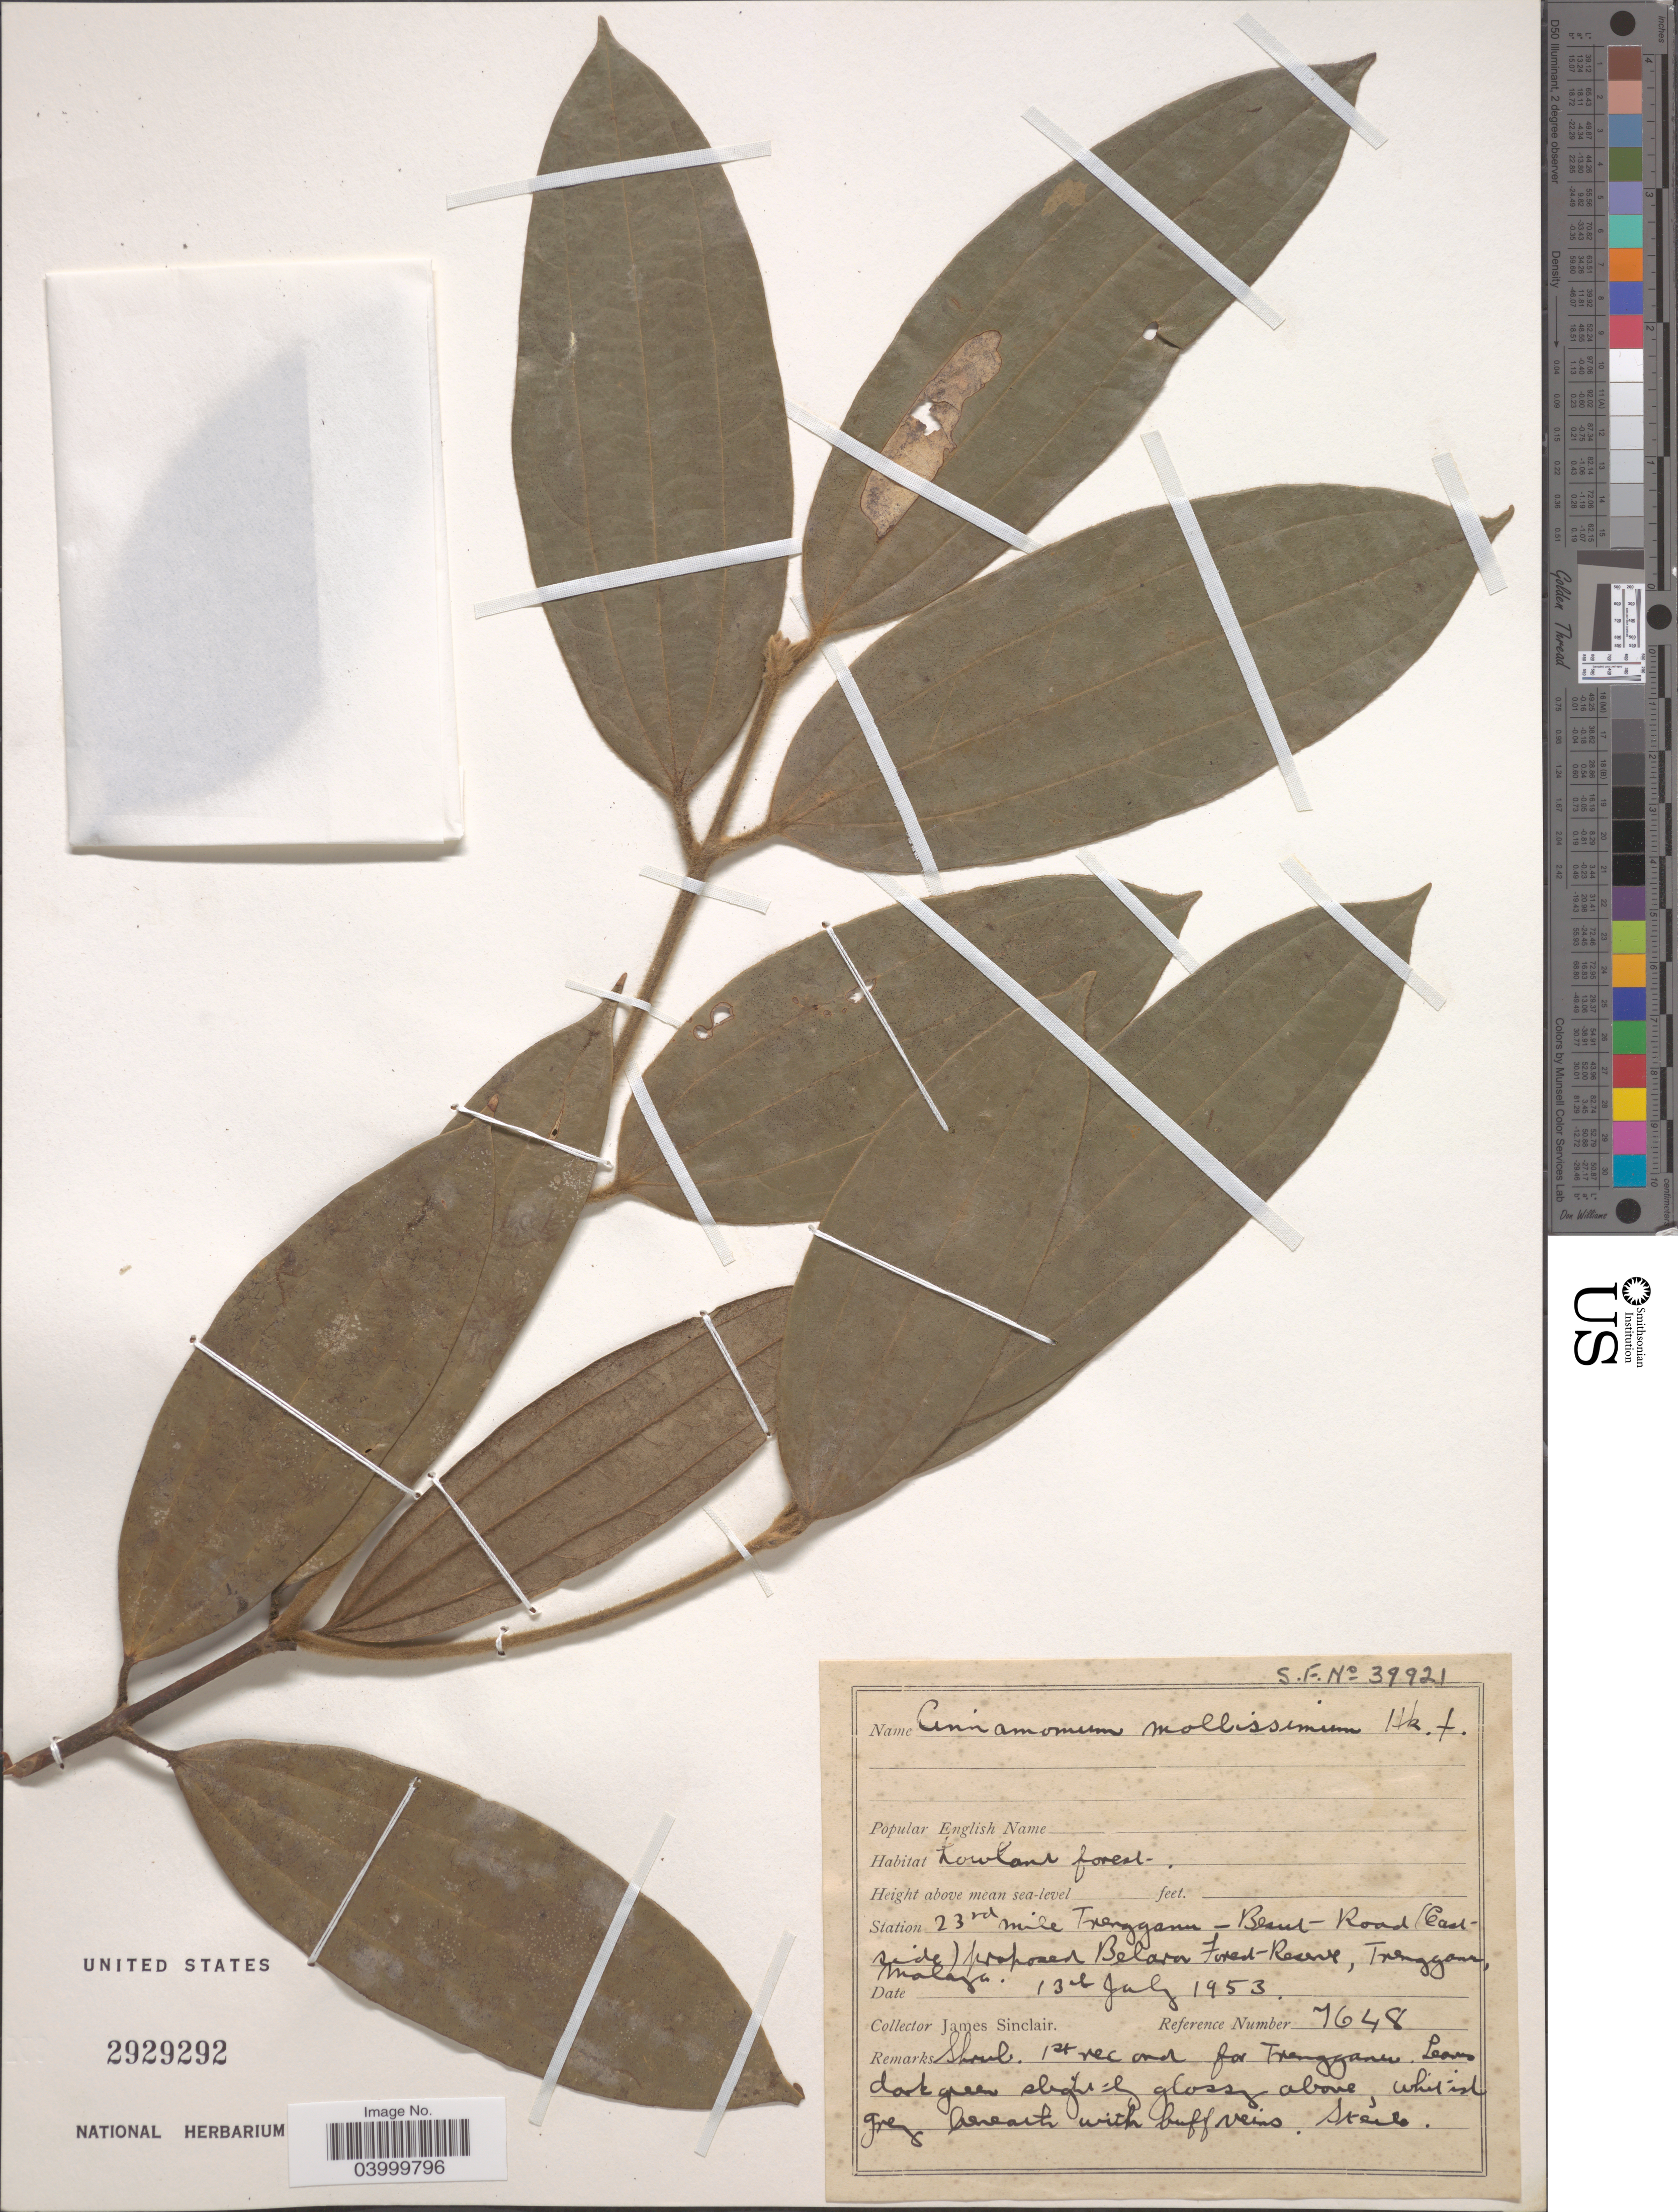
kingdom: Plantae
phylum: Tracheophyta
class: Magnoliopsida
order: Laurales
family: Lauraceae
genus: Cinnamomum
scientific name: Cinnamomum mollissimum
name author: Hook. f.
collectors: J. Sinclair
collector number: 7648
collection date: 1953-07-13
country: Malaysia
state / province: Terengganu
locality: Station 23 rd mile Trengganu - Besut - Road (East side) proposed Belara Forest Reserve, Trengganu, Malaya.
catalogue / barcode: US 2929292